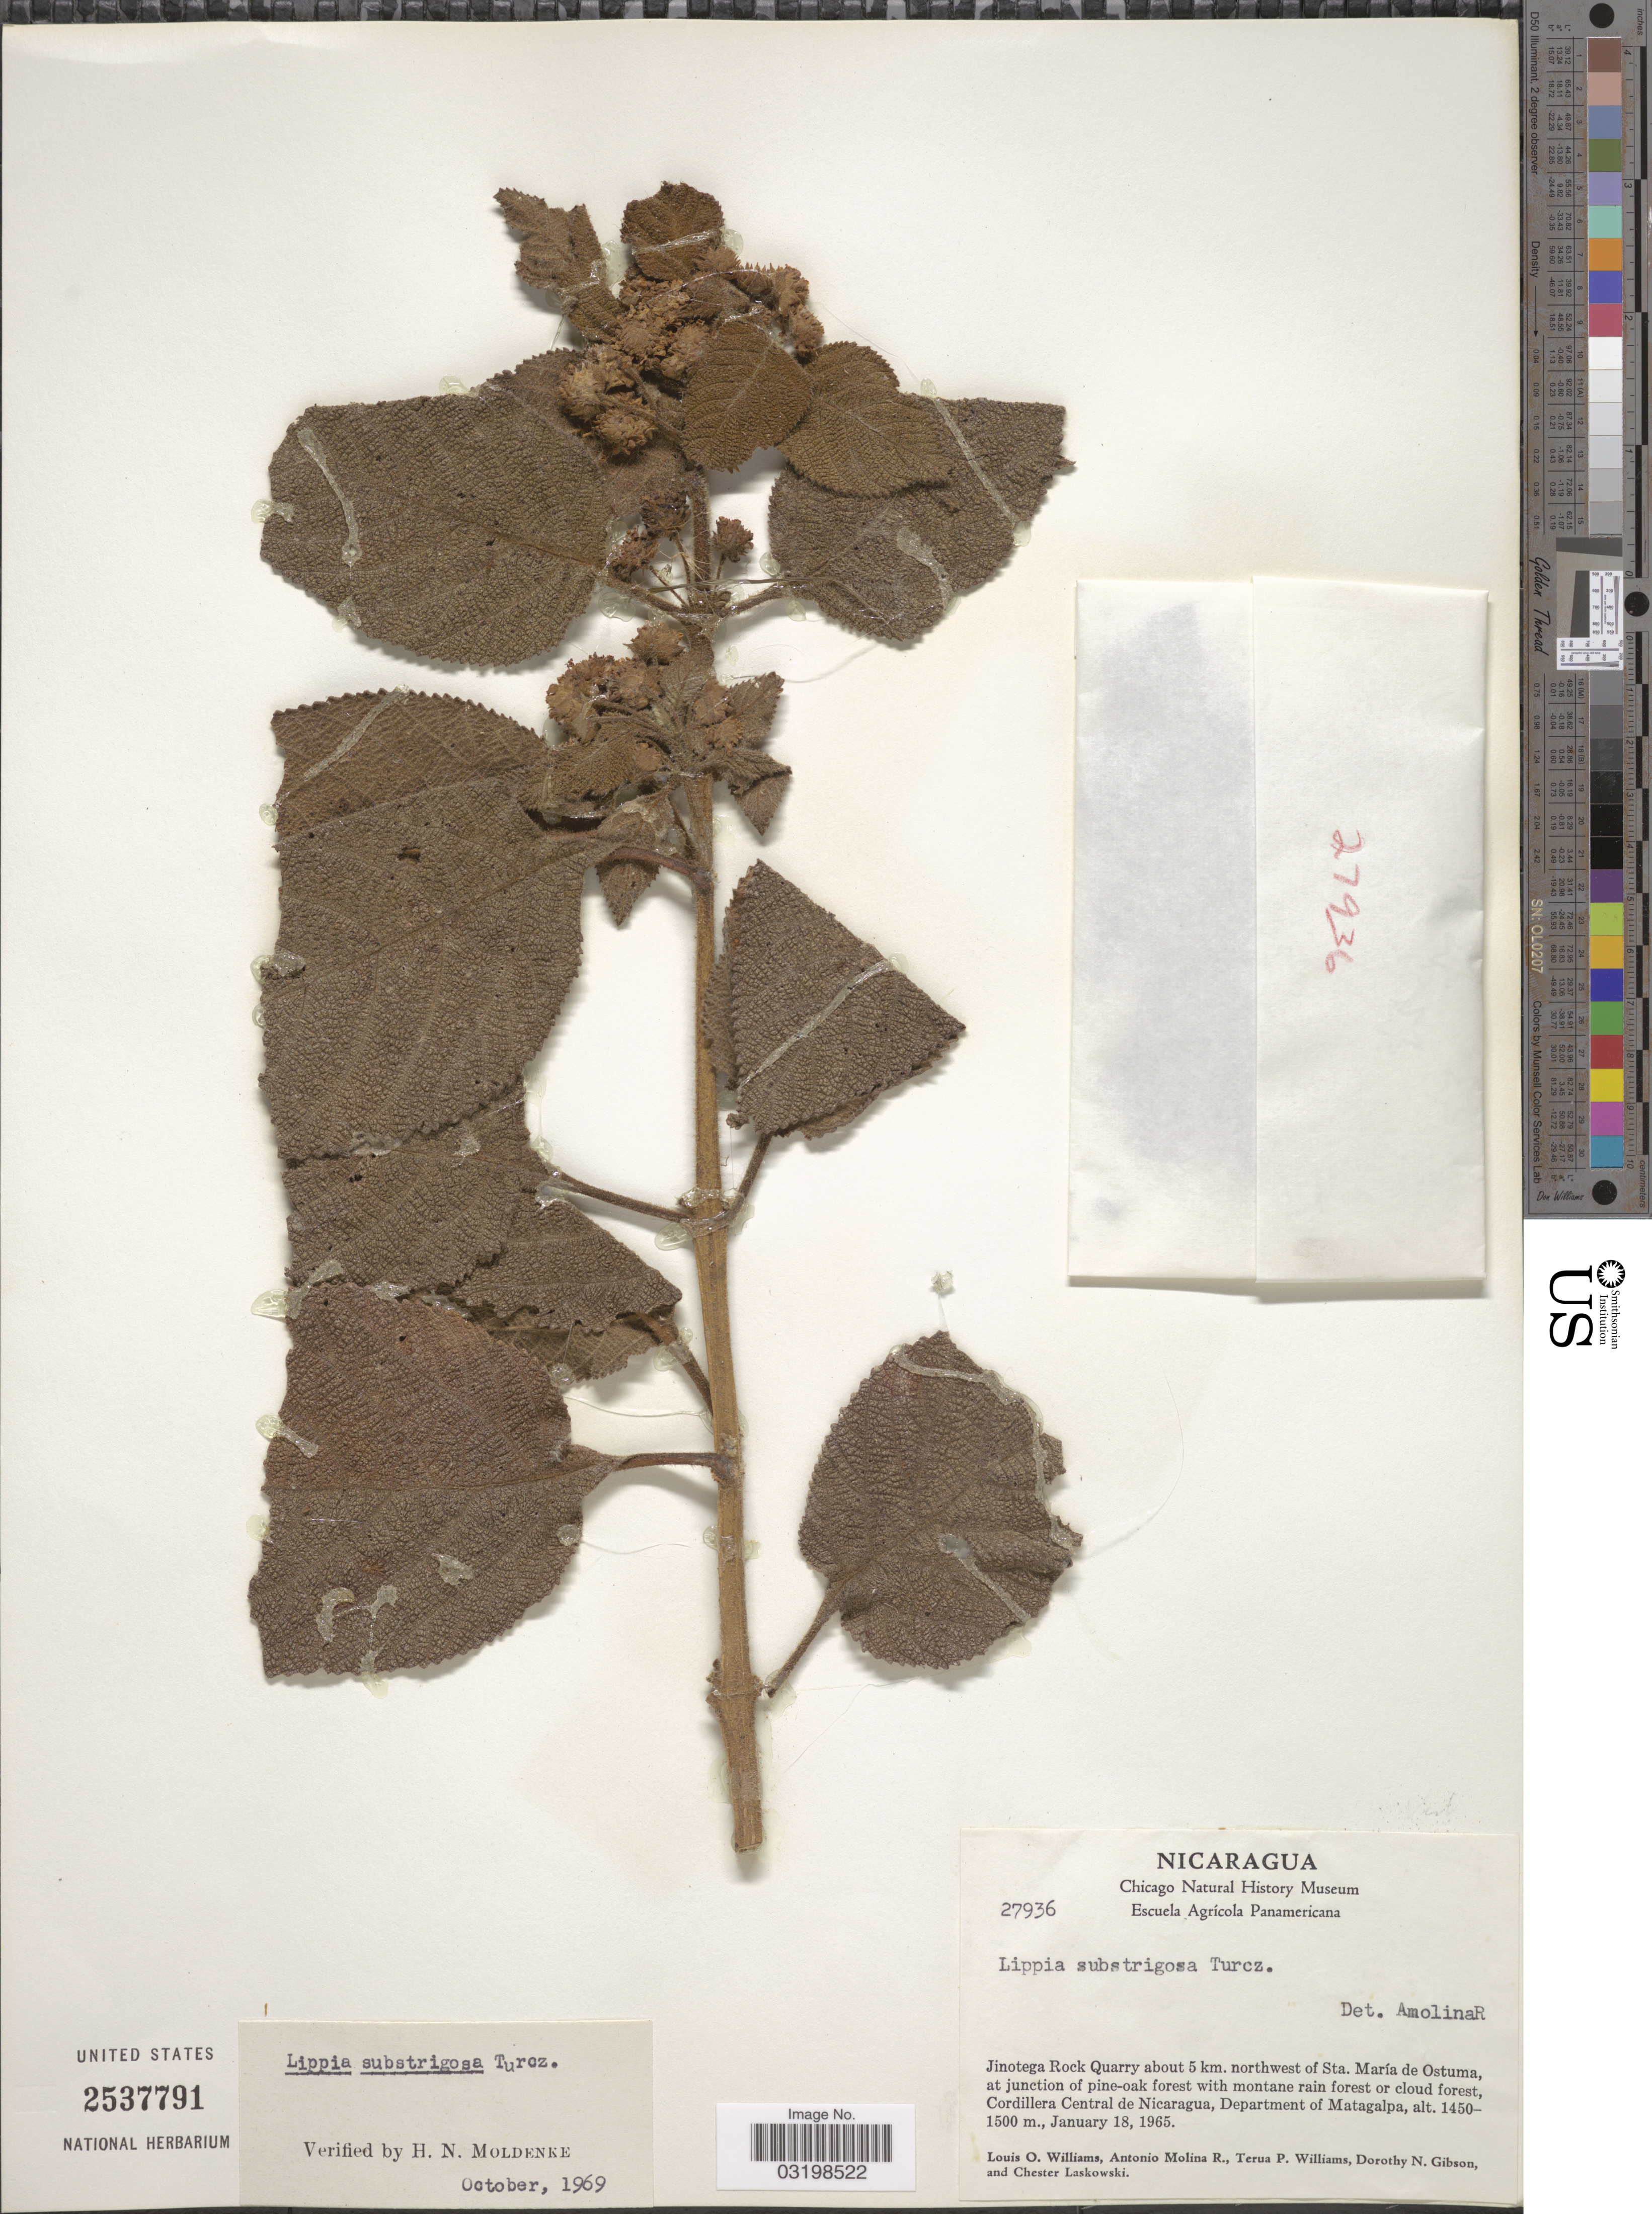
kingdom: Plantae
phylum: Tracheophyta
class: Magnoliopsida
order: Lamiales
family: Verbenaceae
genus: Lippia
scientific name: Lippia umbellata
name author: Cav.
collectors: L. O. Williams, A. Molina R., T. Williams, D. N. Gibson & C. Laskowski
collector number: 27936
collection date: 1965-01-18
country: Nicaragua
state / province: Matagalpa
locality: Jinotega Rock Quarry about 5 km. northwest of Sta. María de Ostuma, at junction of pine-oak forest with montane rain forest or cloud forest, Cordillera Central de Nicaragua, Department of Matagalpa.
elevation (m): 1450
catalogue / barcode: US 2537791